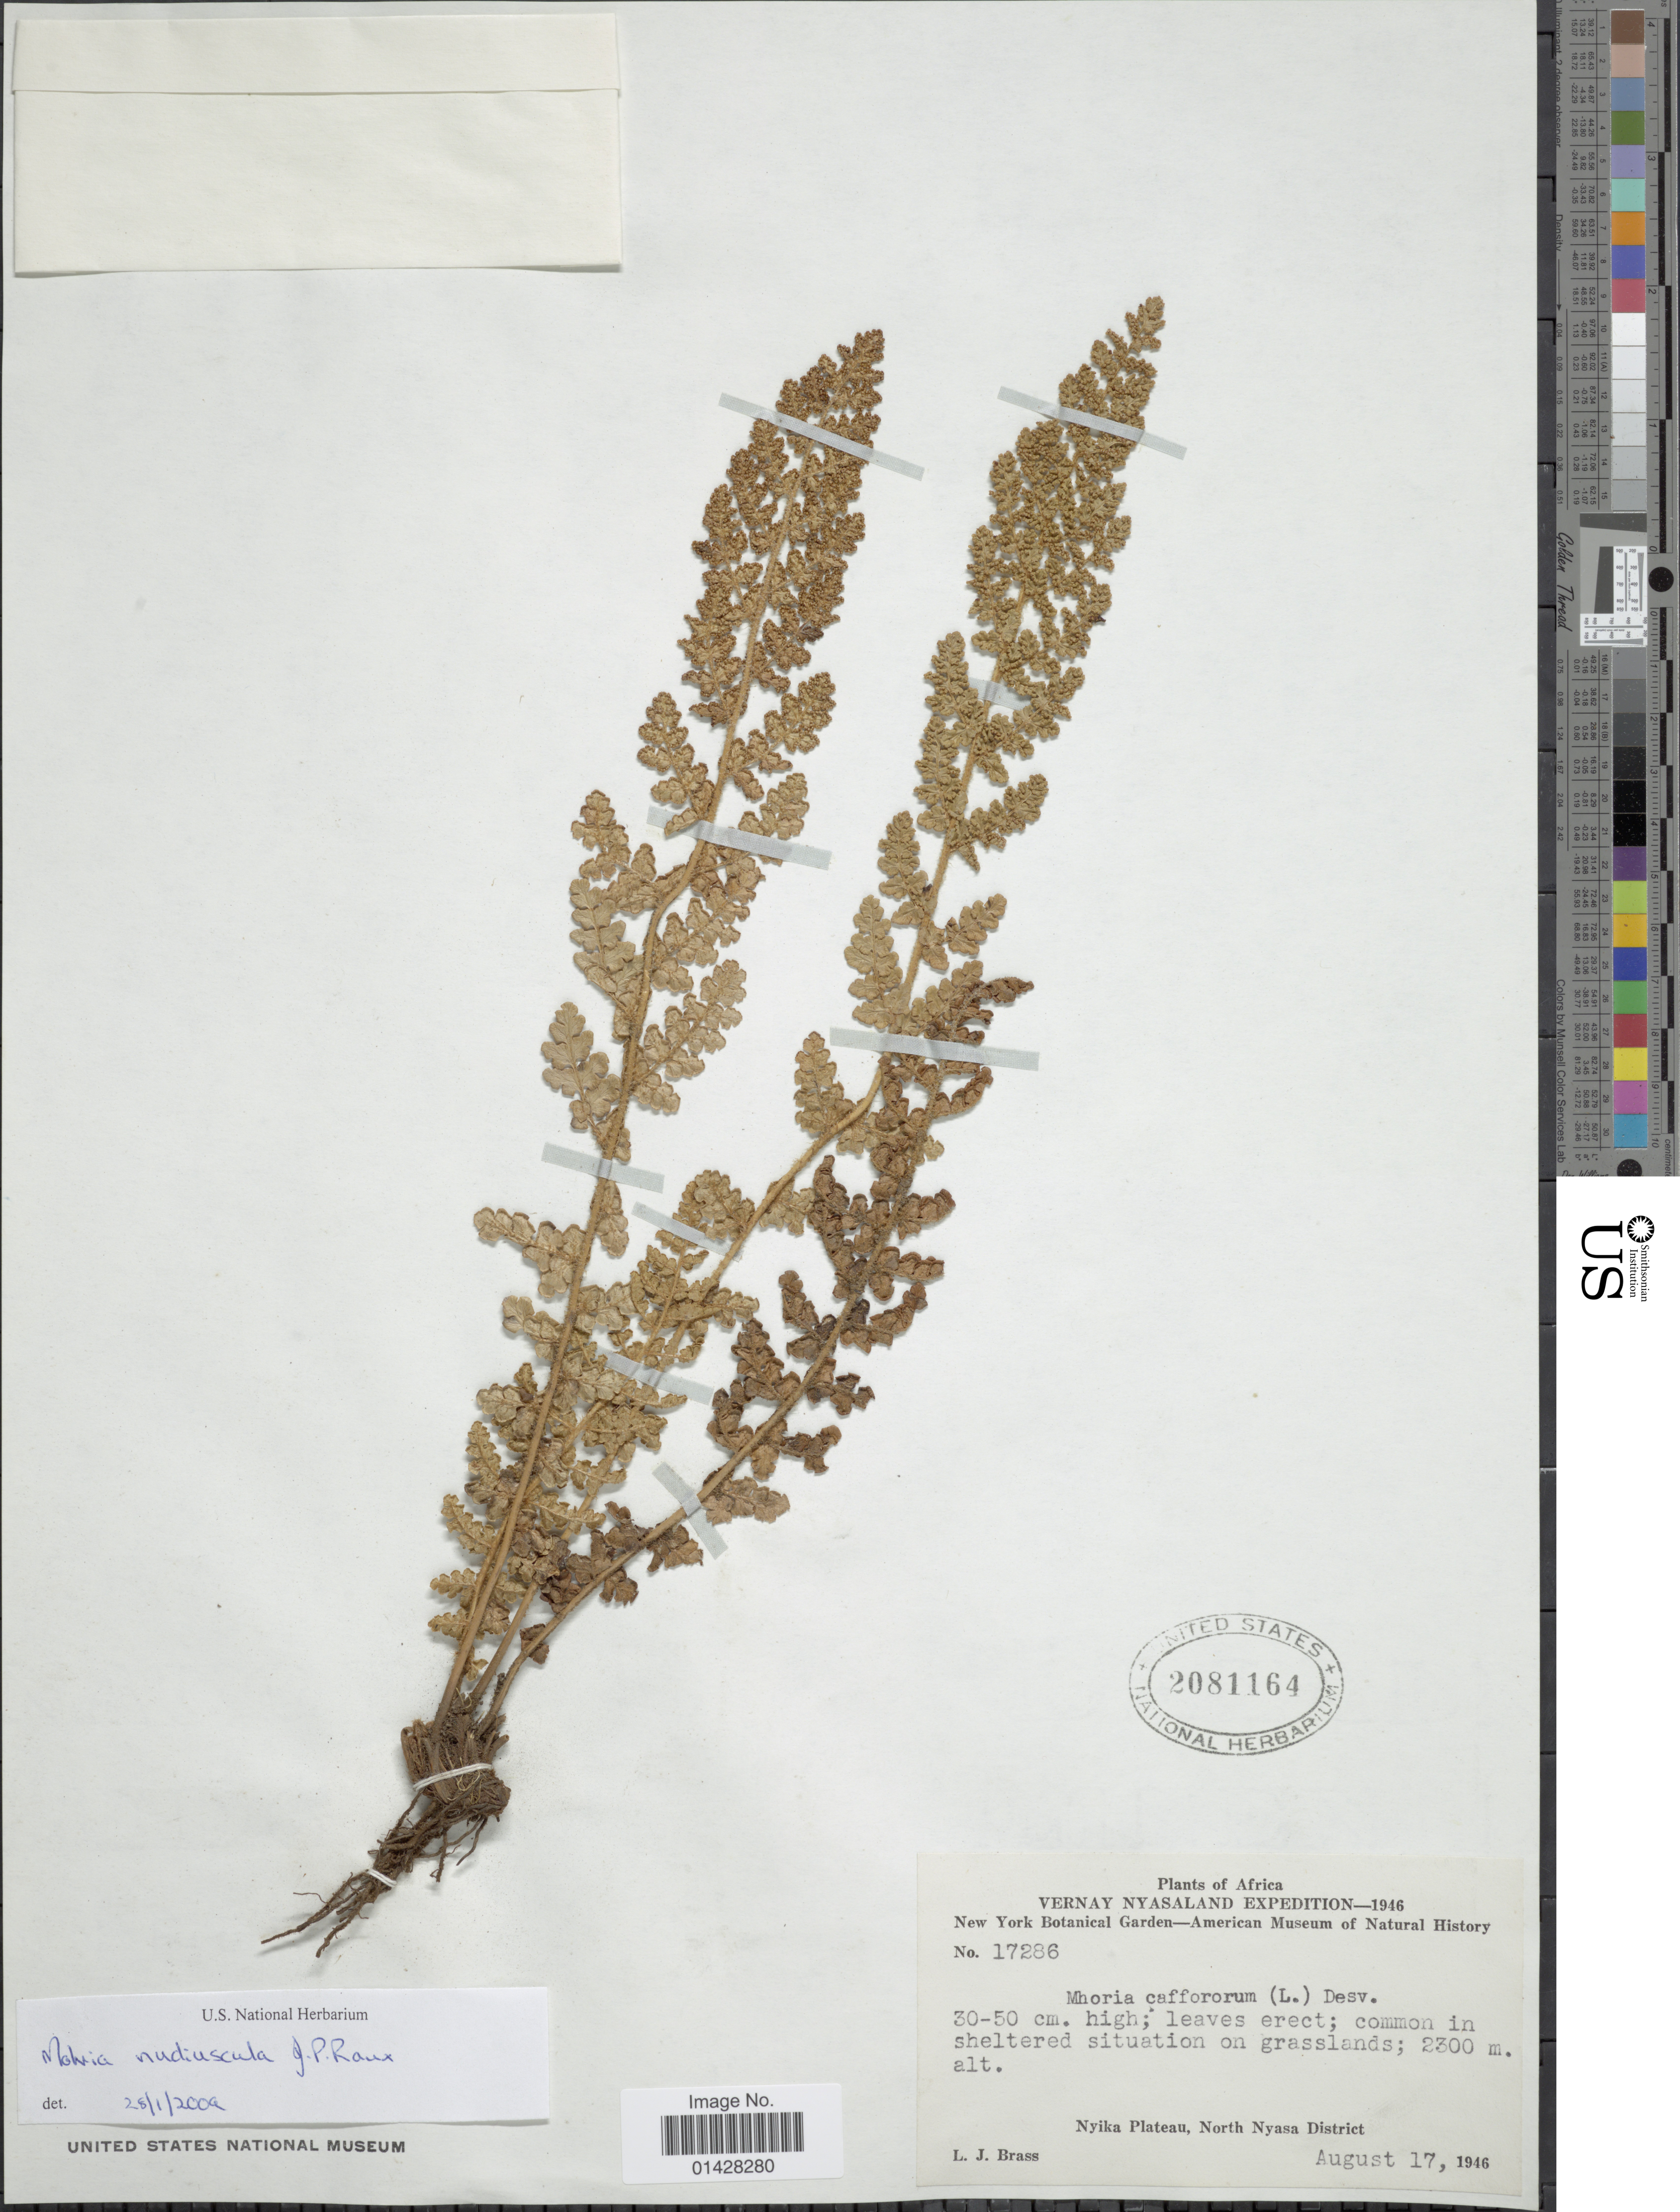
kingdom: Plantae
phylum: Tracheophyta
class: Polypodiopsida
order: Schizaeales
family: Anemiaceae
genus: Anemia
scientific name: Anemia nudiuscula comb ined.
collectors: L. J. Brass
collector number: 17286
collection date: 1946-08-17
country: Malawi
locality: Vernay Nyasaland. Nyika Plateau, North Nyasa District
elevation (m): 2300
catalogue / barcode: US 2081164